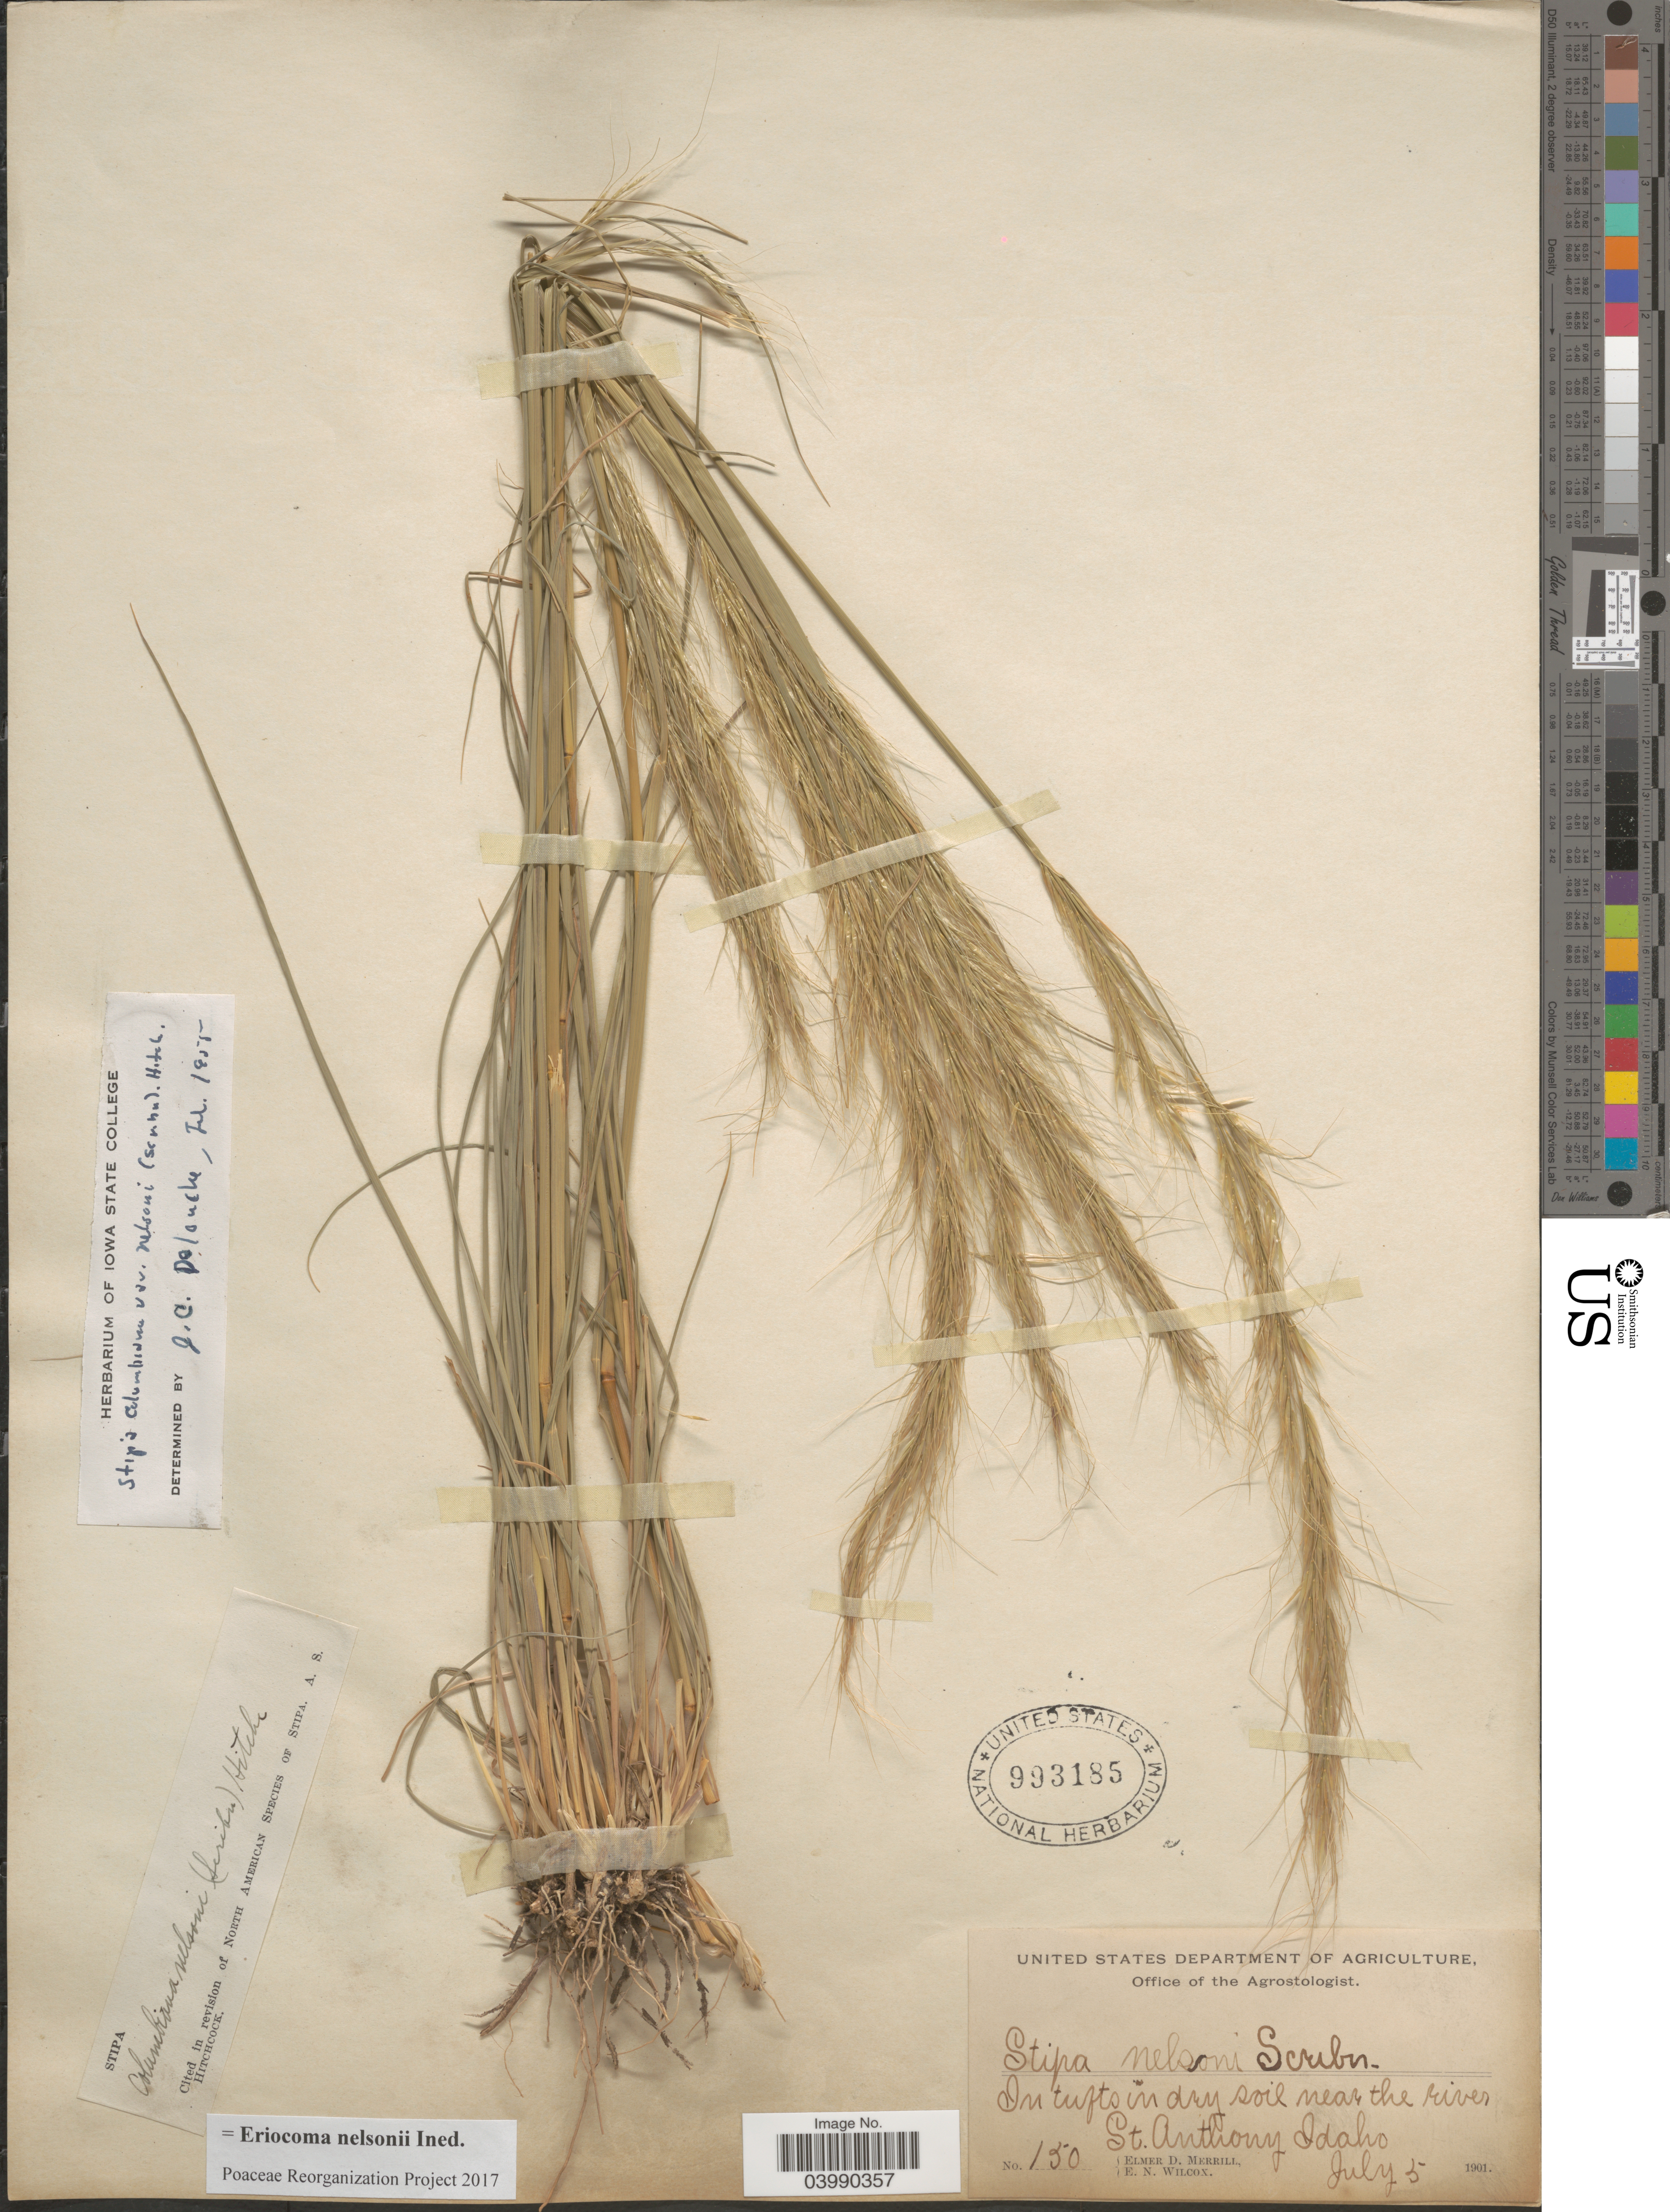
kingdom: Plantae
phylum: Tracheophyta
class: Liliopsida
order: Poales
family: Poaceae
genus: Eriocoma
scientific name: Eriocoma nelsonii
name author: (Scribn.) Romasch.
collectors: E. D. Merrill & E. Wilcox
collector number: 150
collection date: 1901-07-05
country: United States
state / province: Idaho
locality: In tufts in dry soil near the river St. Anthony.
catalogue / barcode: US 993185